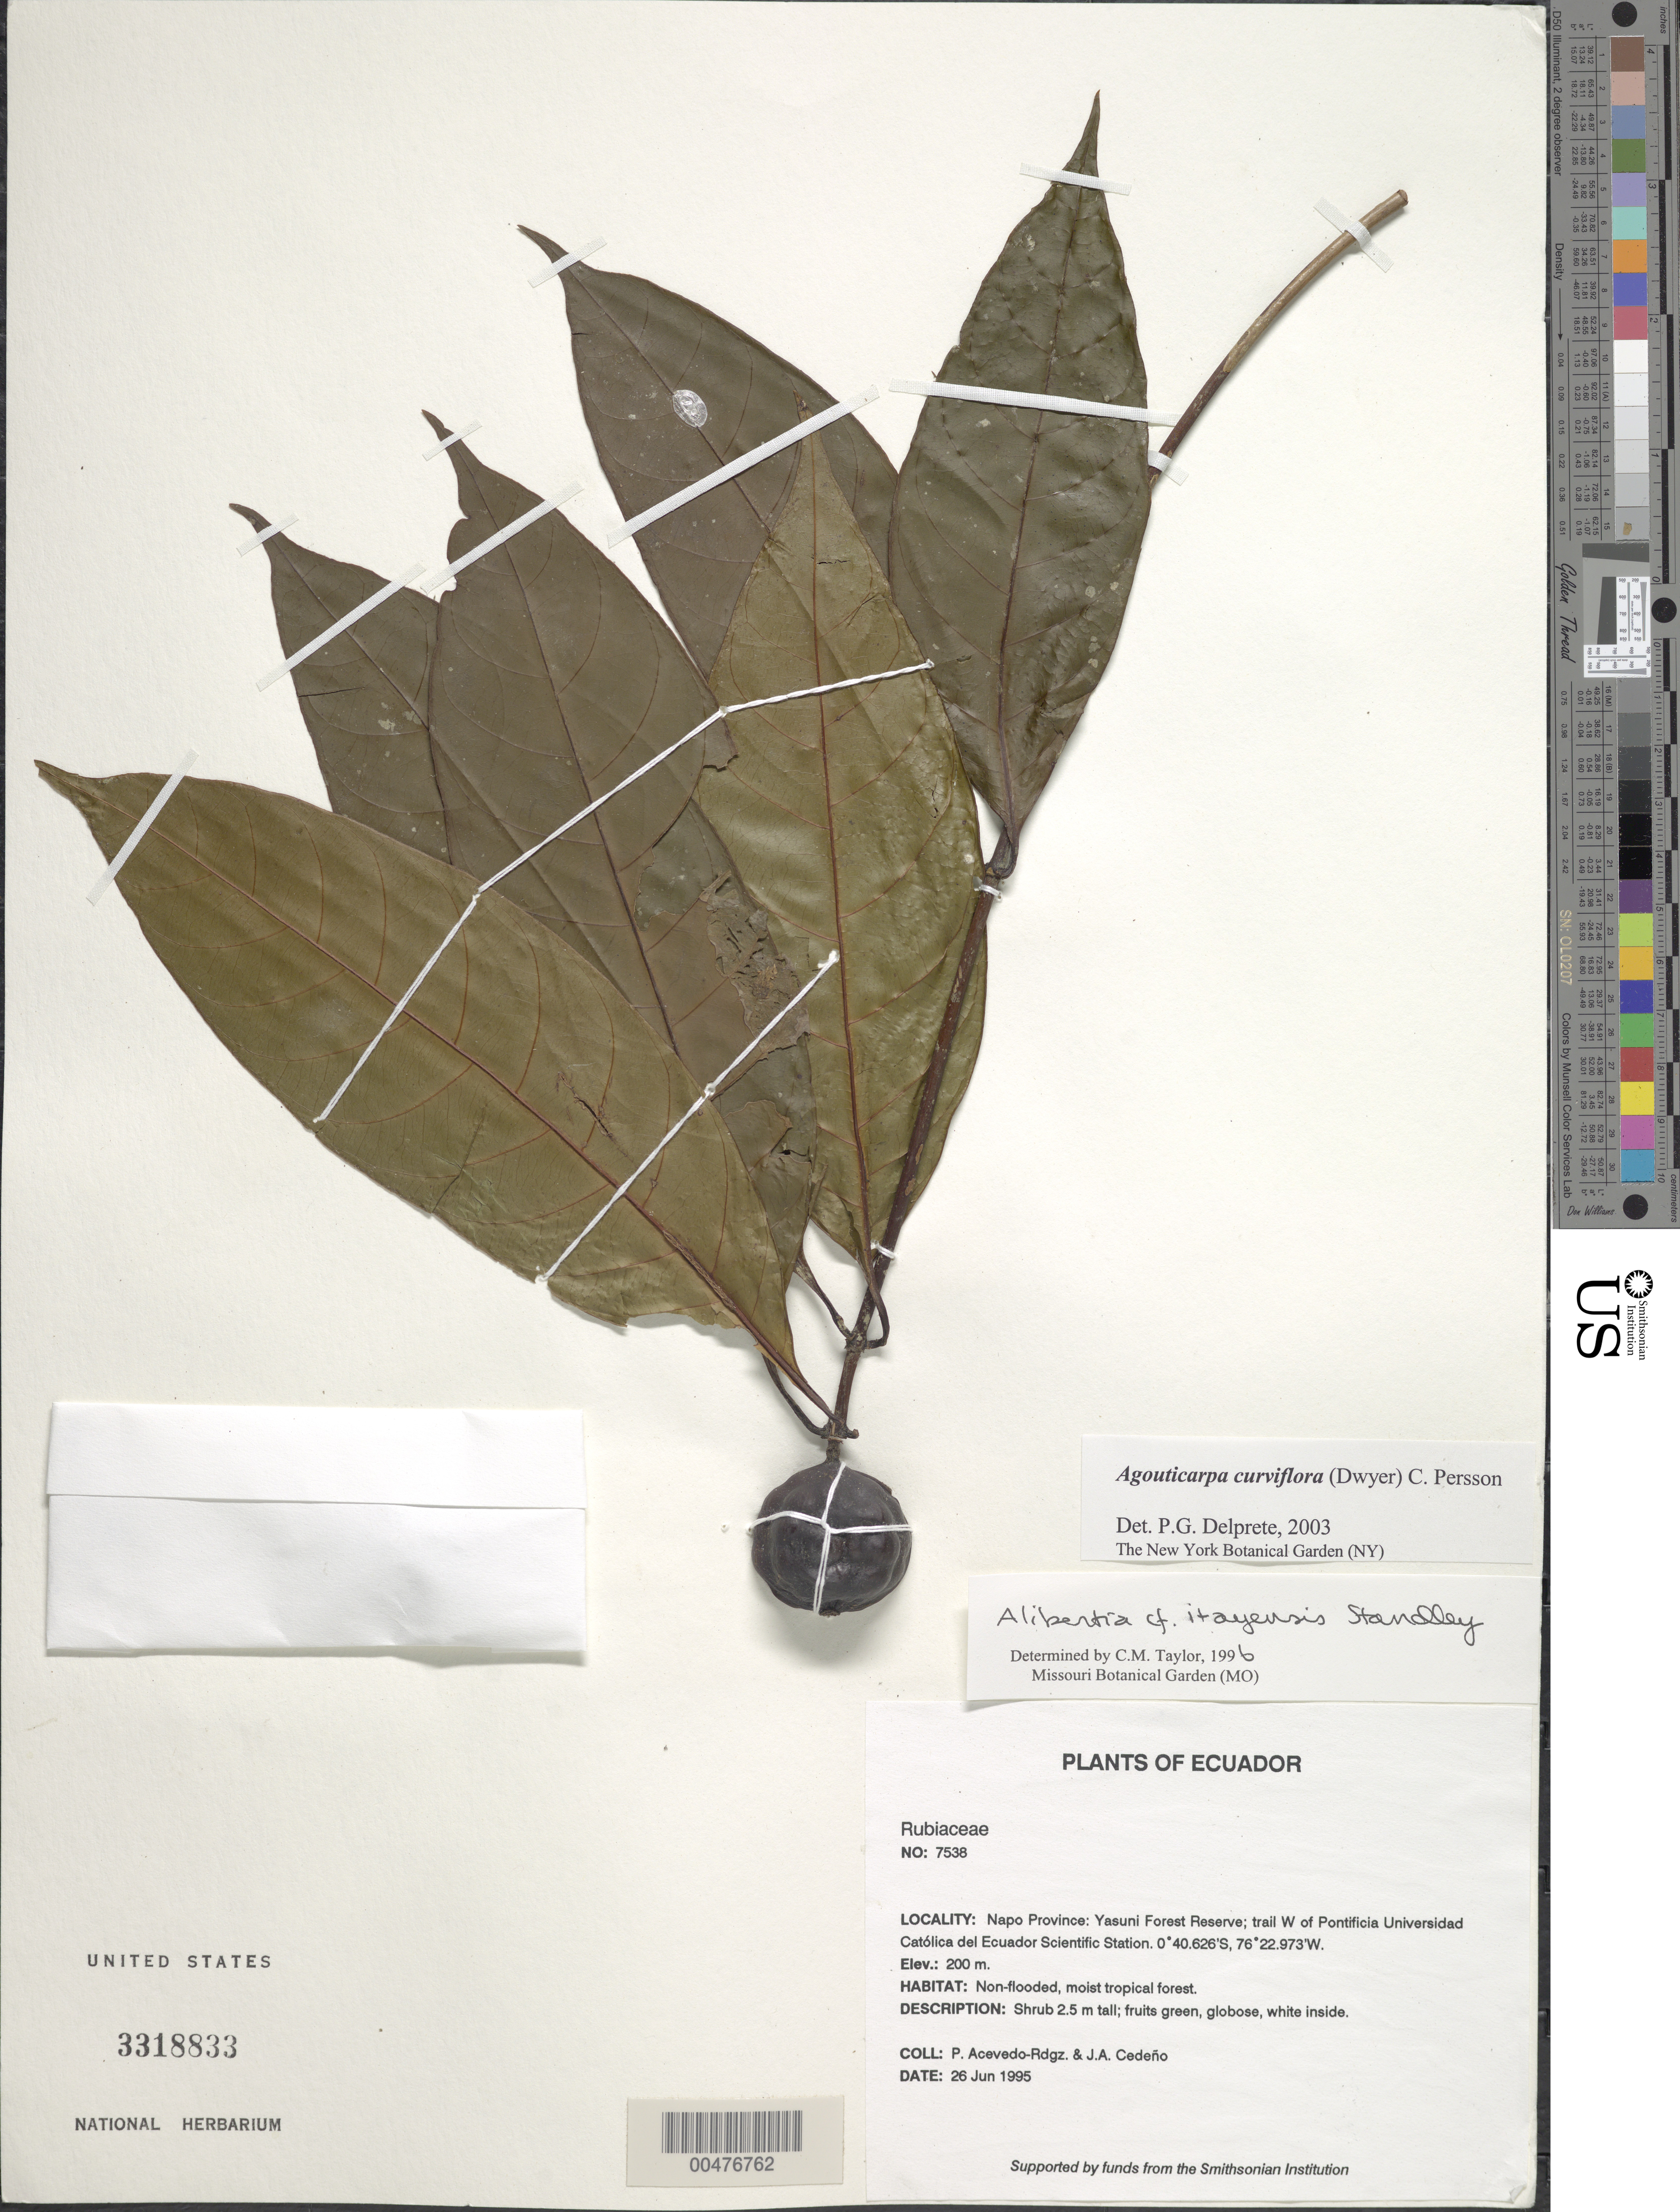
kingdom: Plantae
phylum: Tracheophyta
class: Magnoliopsida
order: Gentianales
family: Rubiaceae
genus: Agouticarpa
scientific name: Agouticarpa curviflora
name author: (Dwyer) C.H. Perss.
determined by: Delprete, P. G., Herb. de Guyane Cay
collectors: P. Acevedo-Rodr. & J. A. Cedeño M.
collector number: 7538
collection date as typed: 26 Jun 1995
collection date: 1995-06-26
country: Ecuador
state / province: Napo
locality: Napo Province: Yasuni Forest Reserve; trail W of Pontificia Universidad Católica del Ecuador Scientific Station.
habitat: Non-flooded, moist tropical forest.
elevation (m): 200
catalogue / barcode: US 3318833